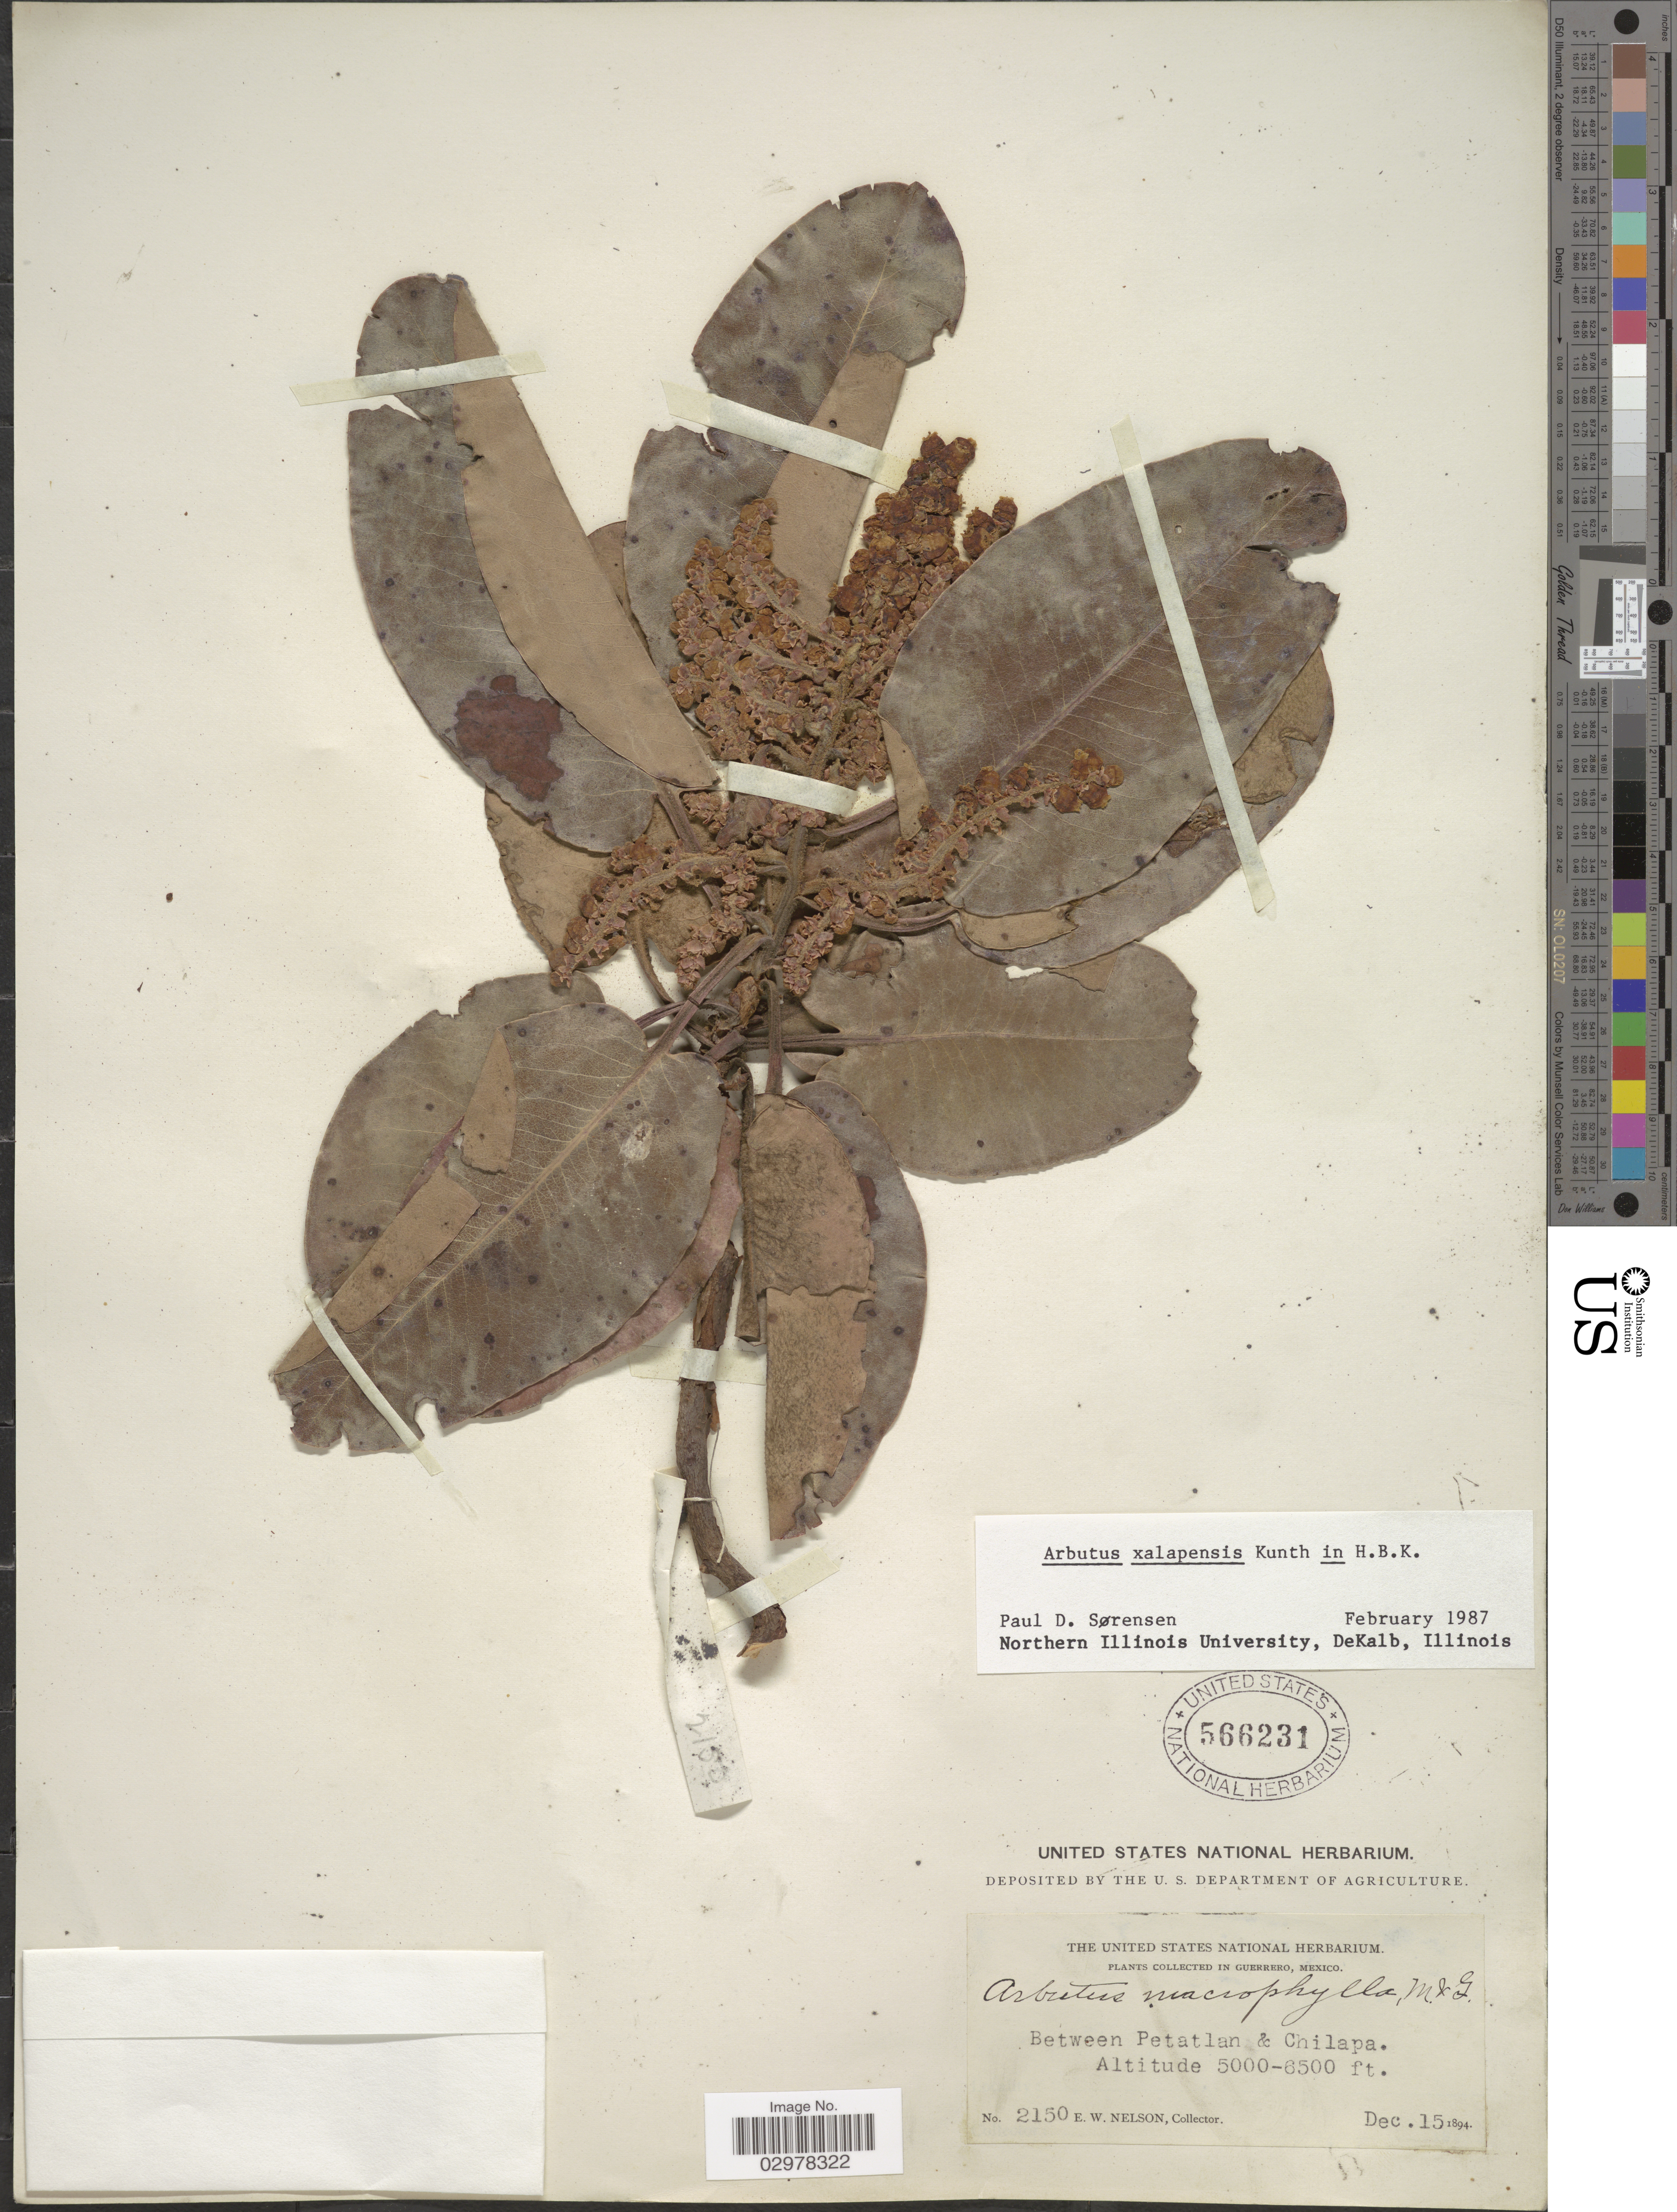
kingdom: Plantae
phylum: Tracheophyta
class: Magnoliopsida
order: Ericales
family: Ericaceae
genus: Arbutus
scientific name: Arbutus xalapensis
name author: Kunth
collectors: E. W. Nelson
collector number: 2150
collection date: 1894-12-15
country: Mexico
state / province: Guerrero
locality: Between Petatlan & Chilapa.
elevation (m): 1524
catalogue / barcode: US 566231